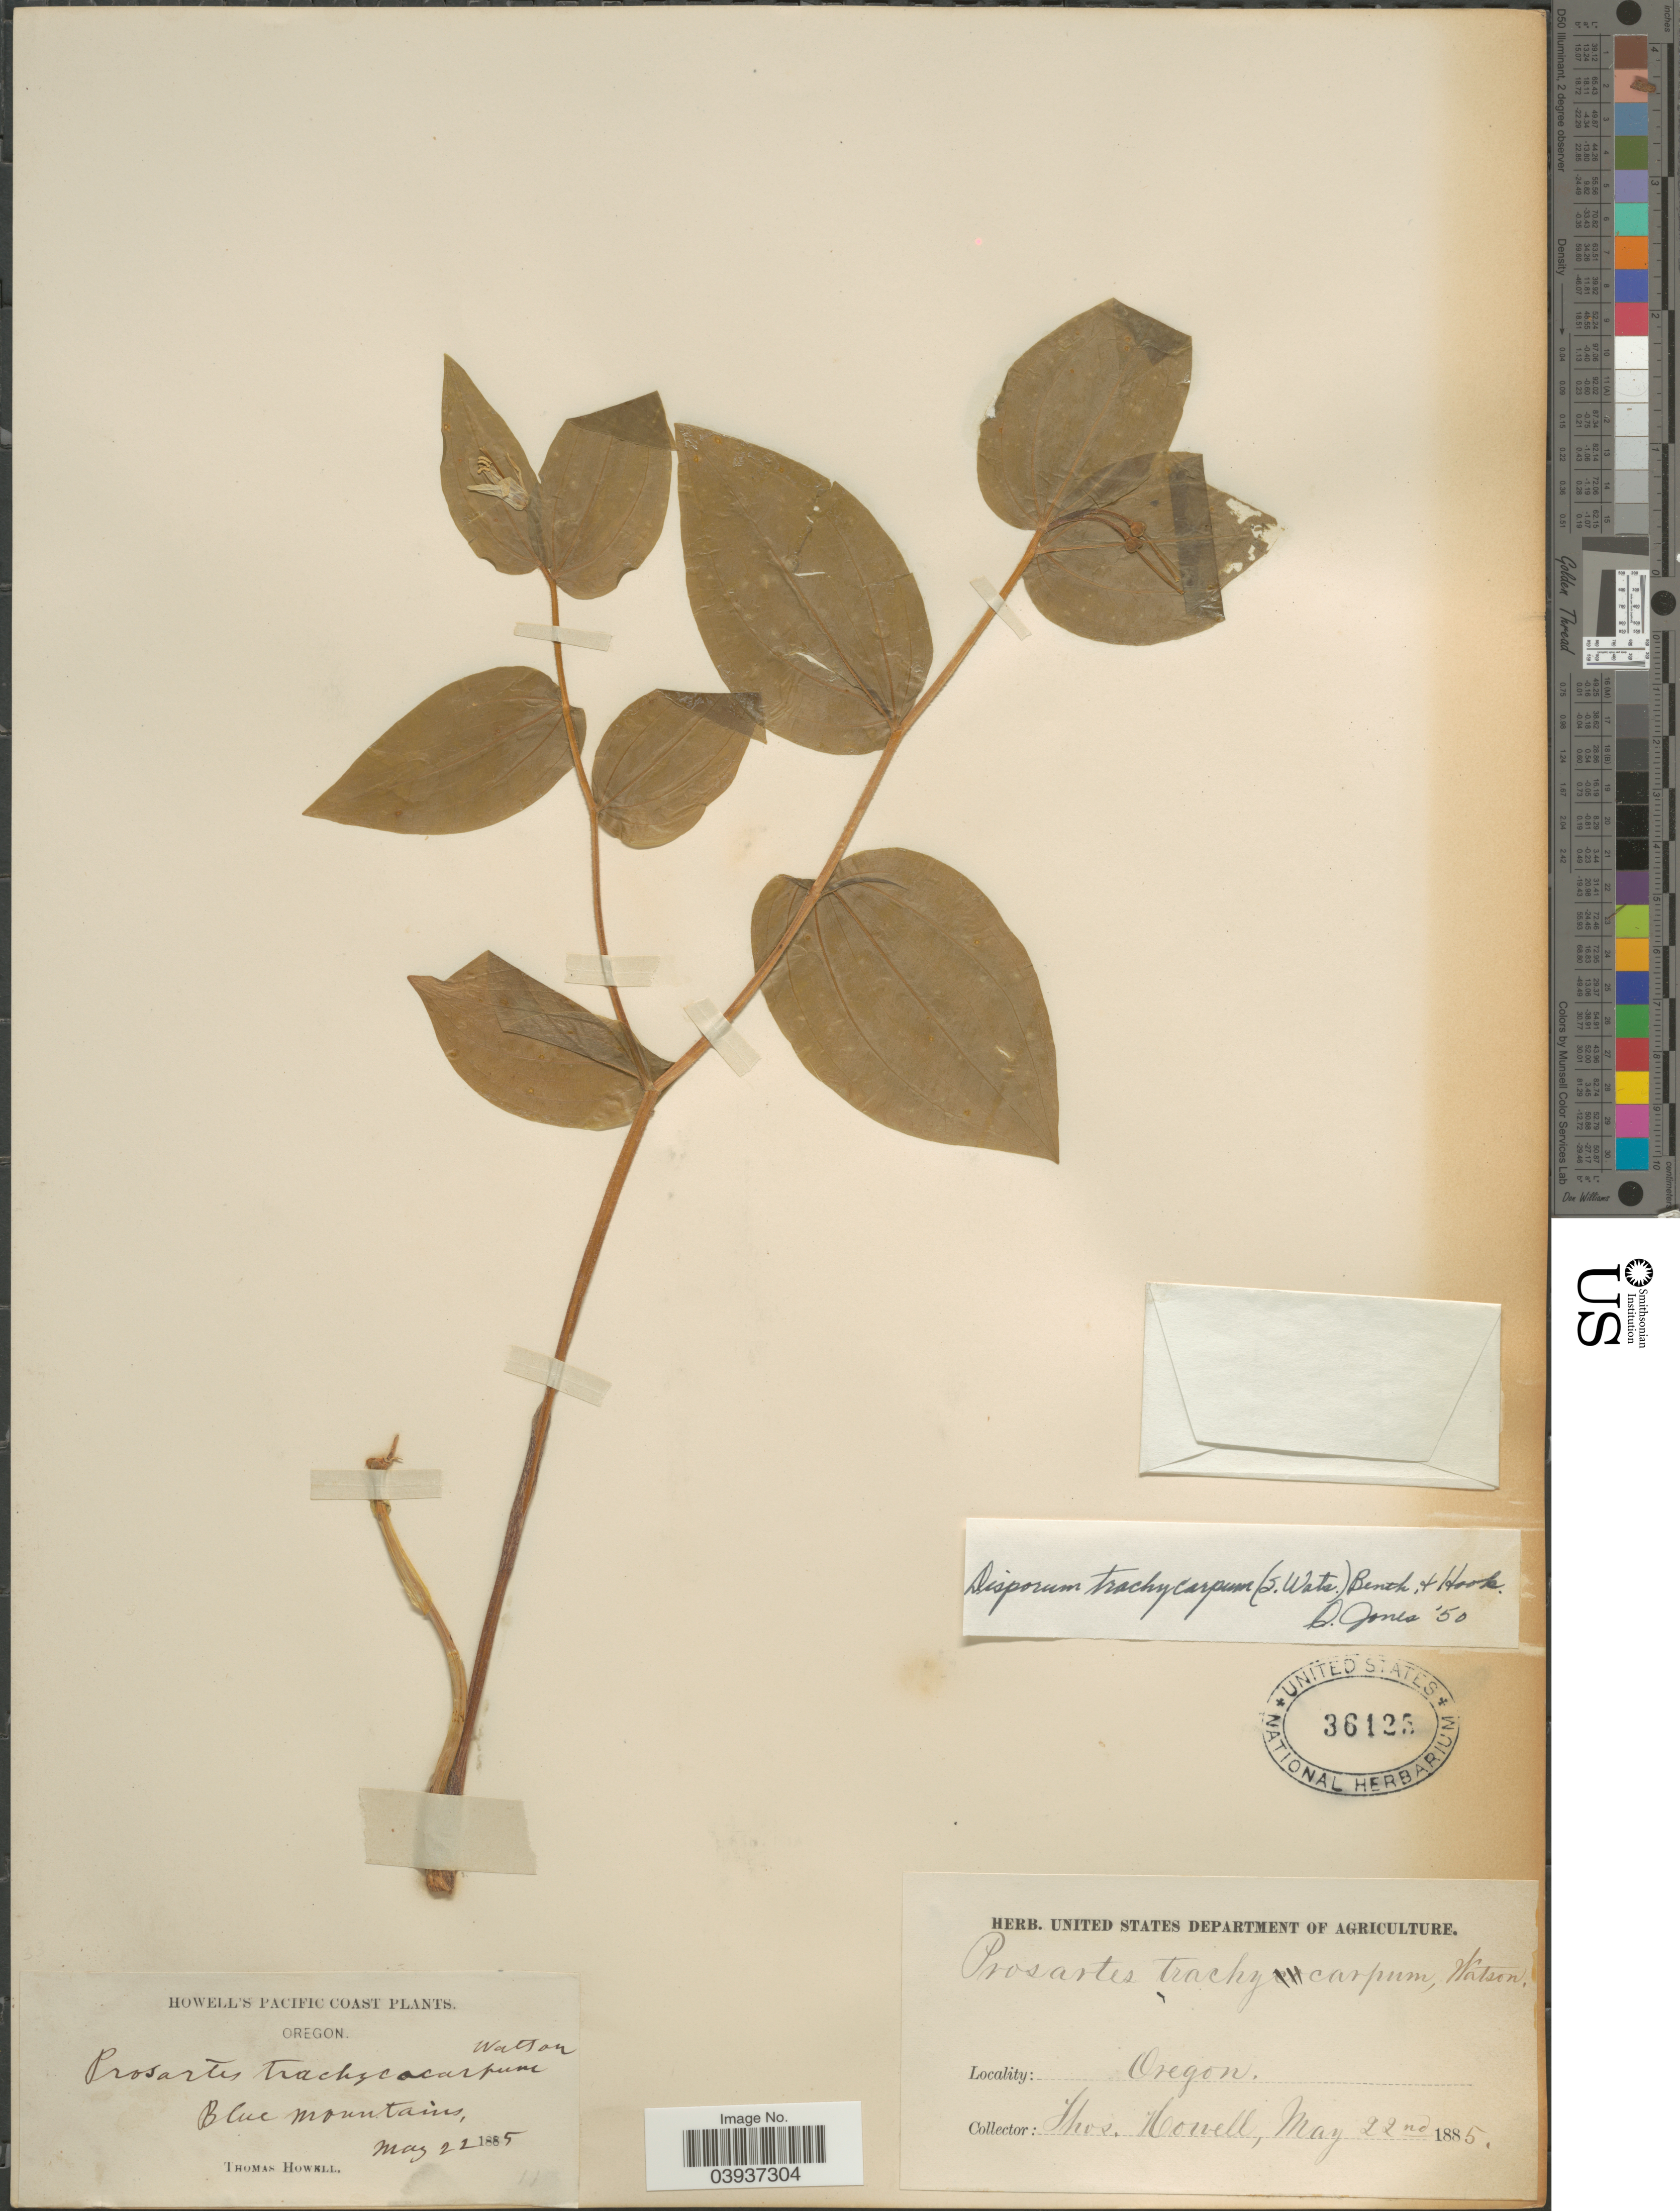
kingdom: Plantae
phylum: Tracheophyta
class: Liliopsida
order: Liliales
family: Colchicaceae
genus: Disporum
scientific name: Disporum trachycarpum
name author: (S. Watson) Benth. & Hook. f.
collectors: T. Howell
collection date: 1885-05-22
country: United States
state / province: Oregon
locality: Pacific Coast. Blue Mountains.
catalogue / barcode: US 36125